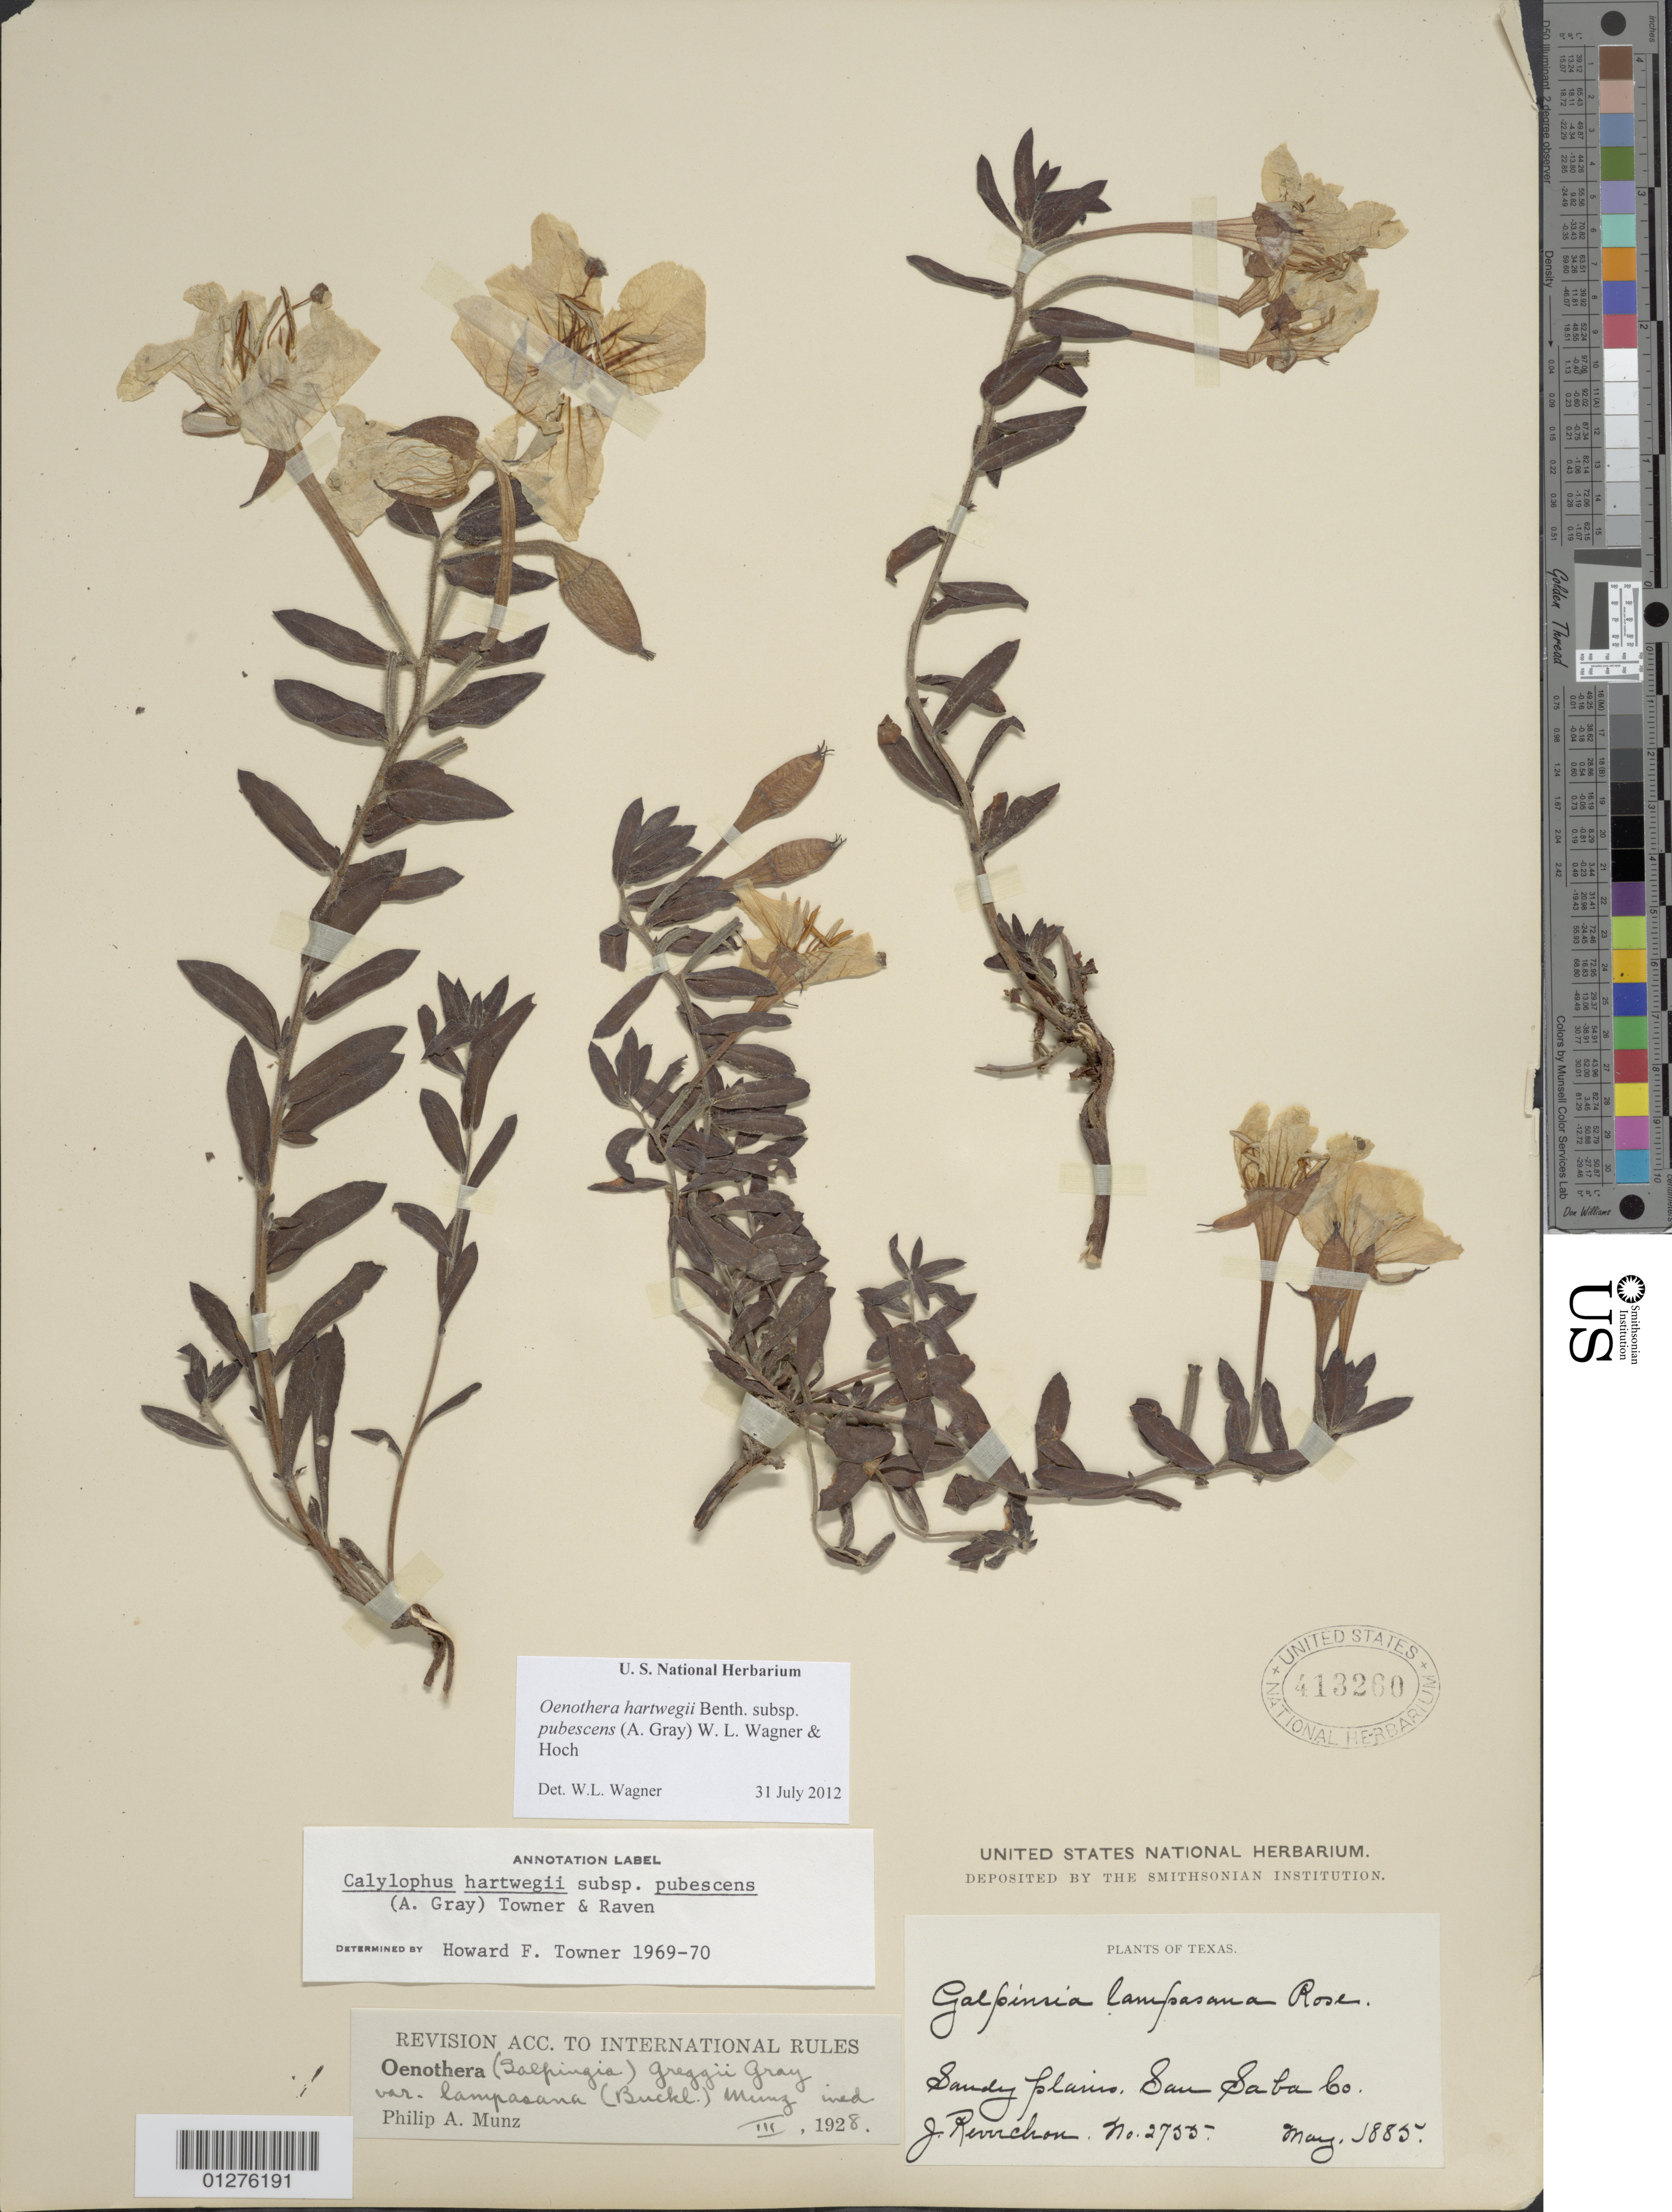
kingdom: Plantae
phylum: Tracheophyta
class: Magnoliopsida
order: Myrtales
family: Onagraceae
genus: Oenothera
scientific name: Oenothera hartwegii subsp. pubescens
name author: (A. Gray) W.L. Wagner & Hoch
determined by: Wagner, W. L., (BOT), Smithsonian Institution - National Museum of Natural History (UNITED STATES)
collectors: J. Reverchon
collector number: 2755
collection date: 1885-05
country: United States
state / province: Texas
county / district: San Saba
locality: Sandy plains.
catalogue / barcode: US 413260